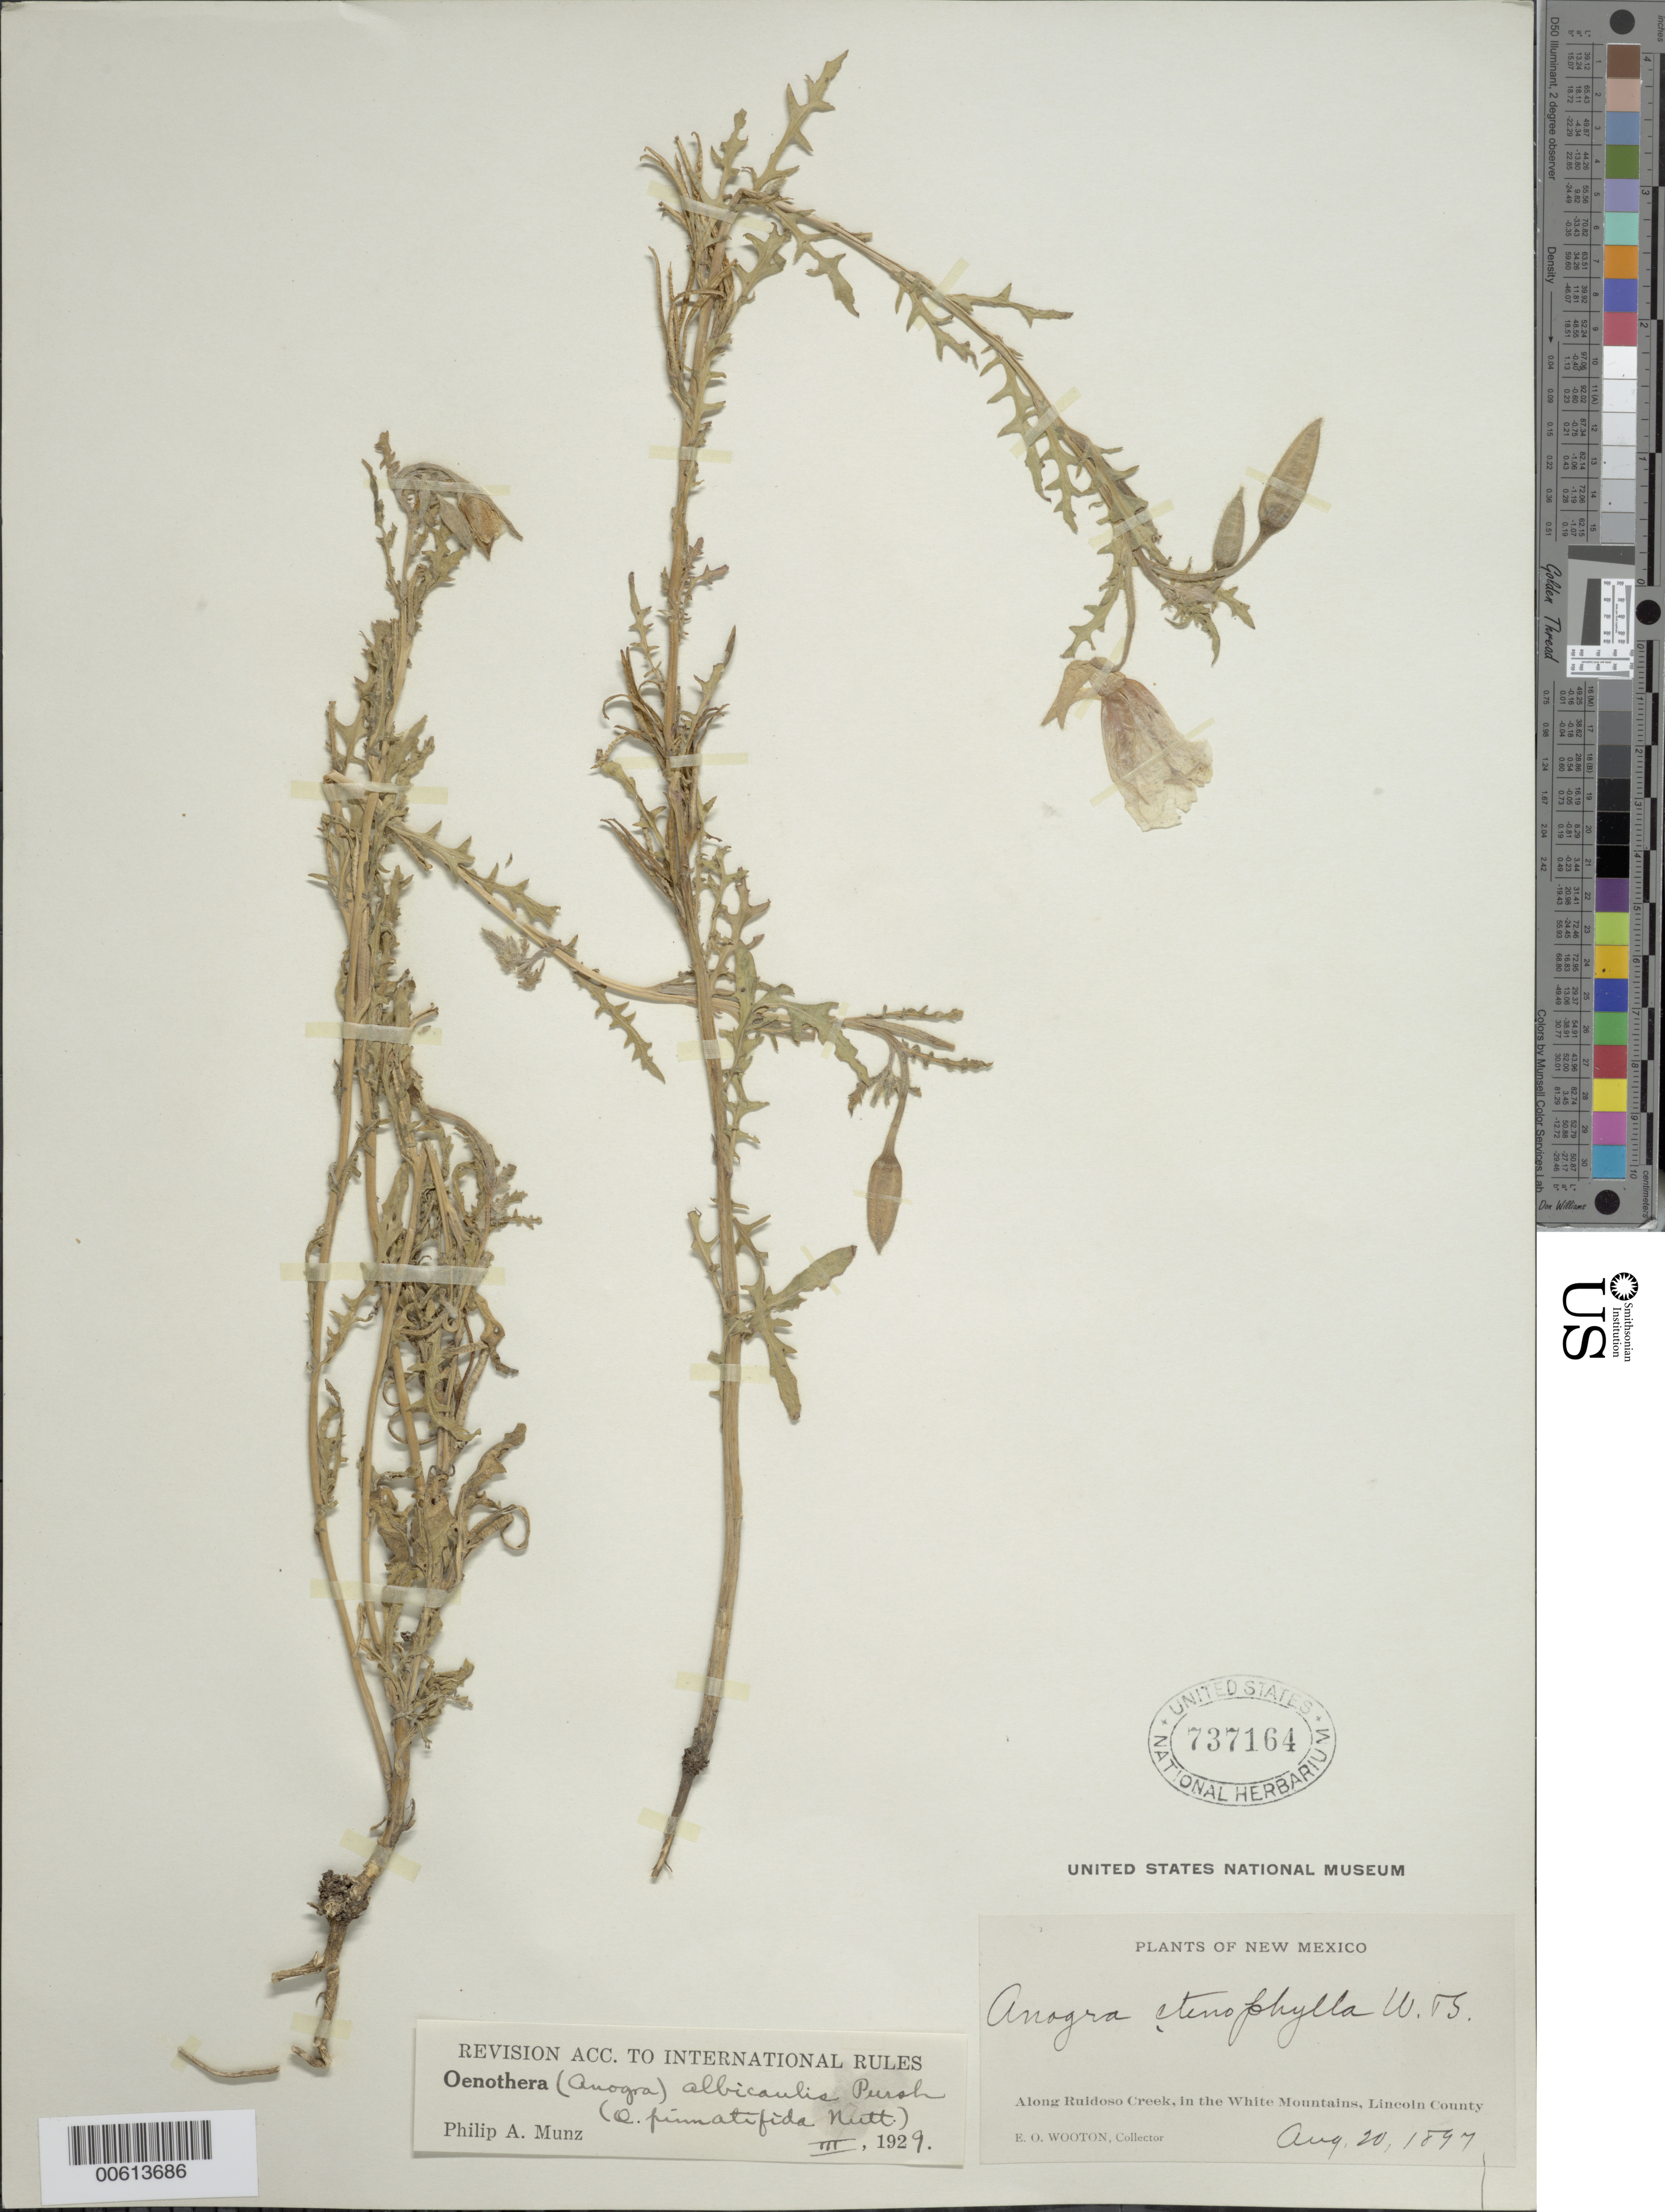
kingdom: Plantae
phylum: Tracheophyta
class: Magnoliopsida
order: Myrtales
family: Onagraceae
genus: Oenothera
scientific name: Oenothera albicaulis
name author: Pursh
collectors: E. O. Wooton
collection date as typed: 20 Aug 1897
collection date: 1897-08-20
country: United States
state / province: New Mexico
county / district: Lincoln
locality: Along Ruidoso Creek, in the White Mountains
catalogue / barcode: US 737164